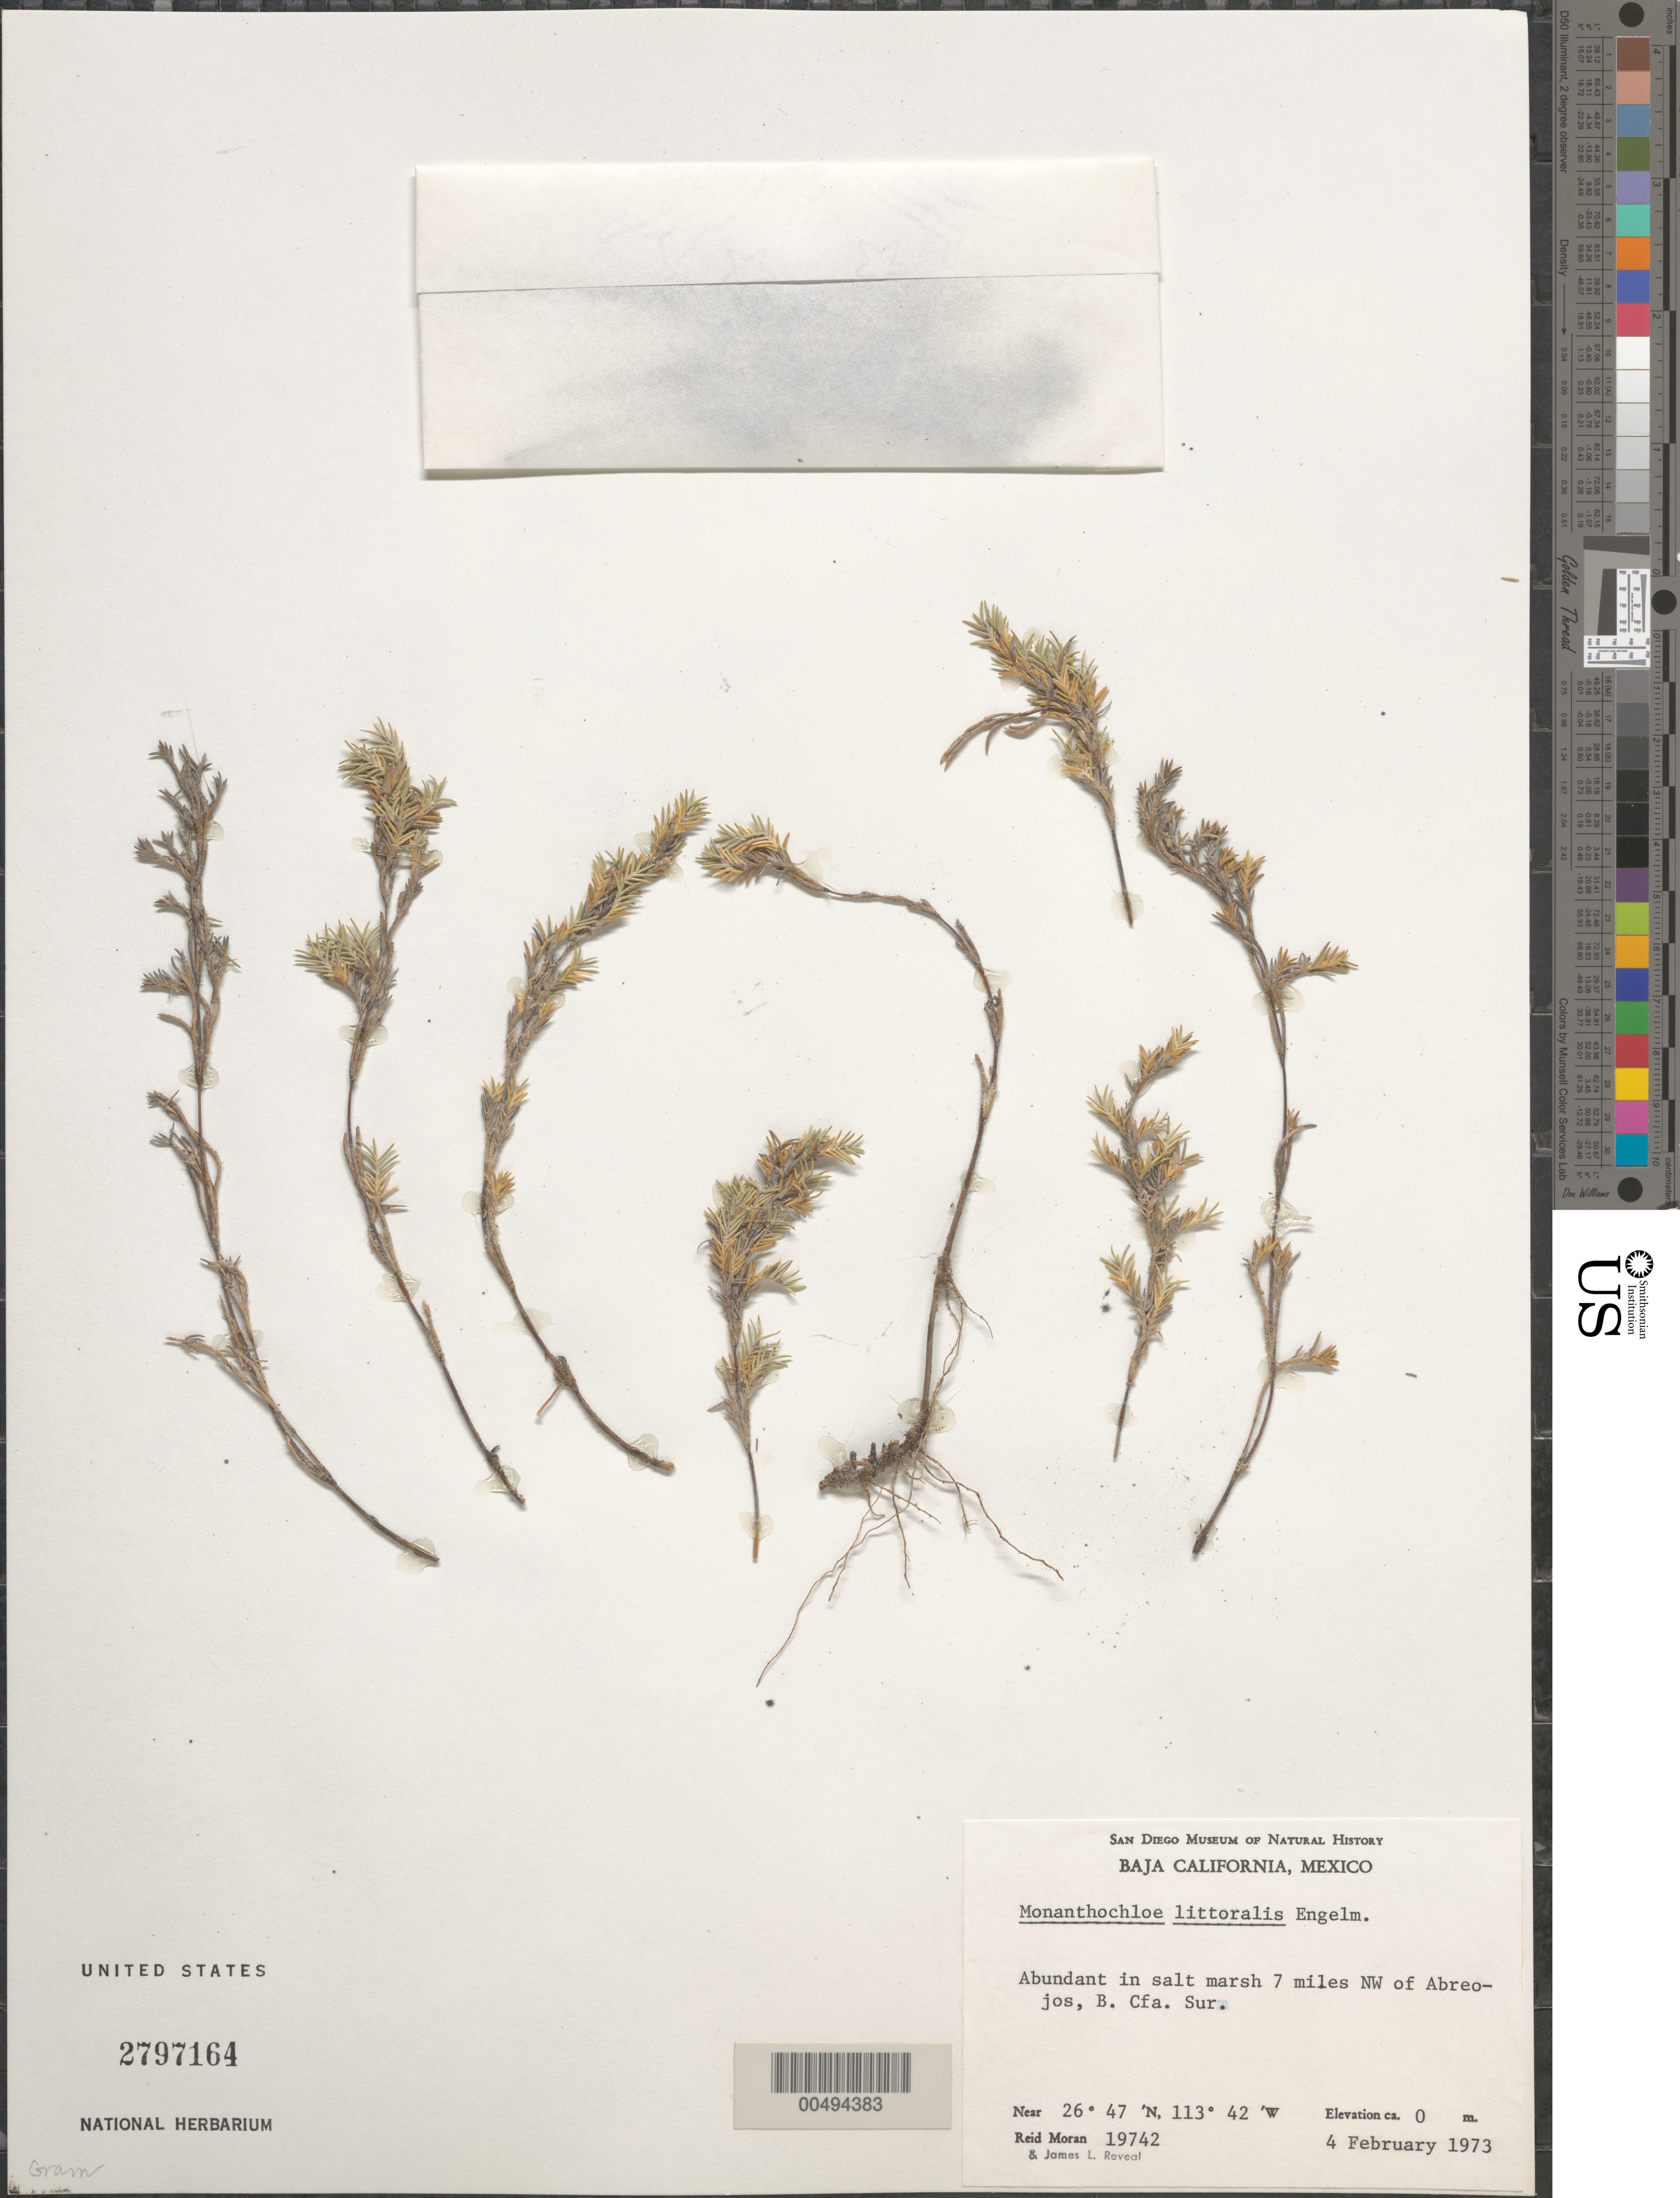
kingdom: Plantae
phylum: Tracheophyta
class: Liliopsida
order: Poales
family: Poaceae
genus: Monanthochloe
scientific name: Monanthochloe littoralis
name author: Engelm.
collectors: R. V. Moran & J. L. Reveal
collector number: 19742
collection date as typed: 4 Feb 1973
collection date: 1973-02-04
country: Mexico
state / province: Baja California Sur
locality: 7 mi NW of Abreojos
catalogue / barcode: US 2797164